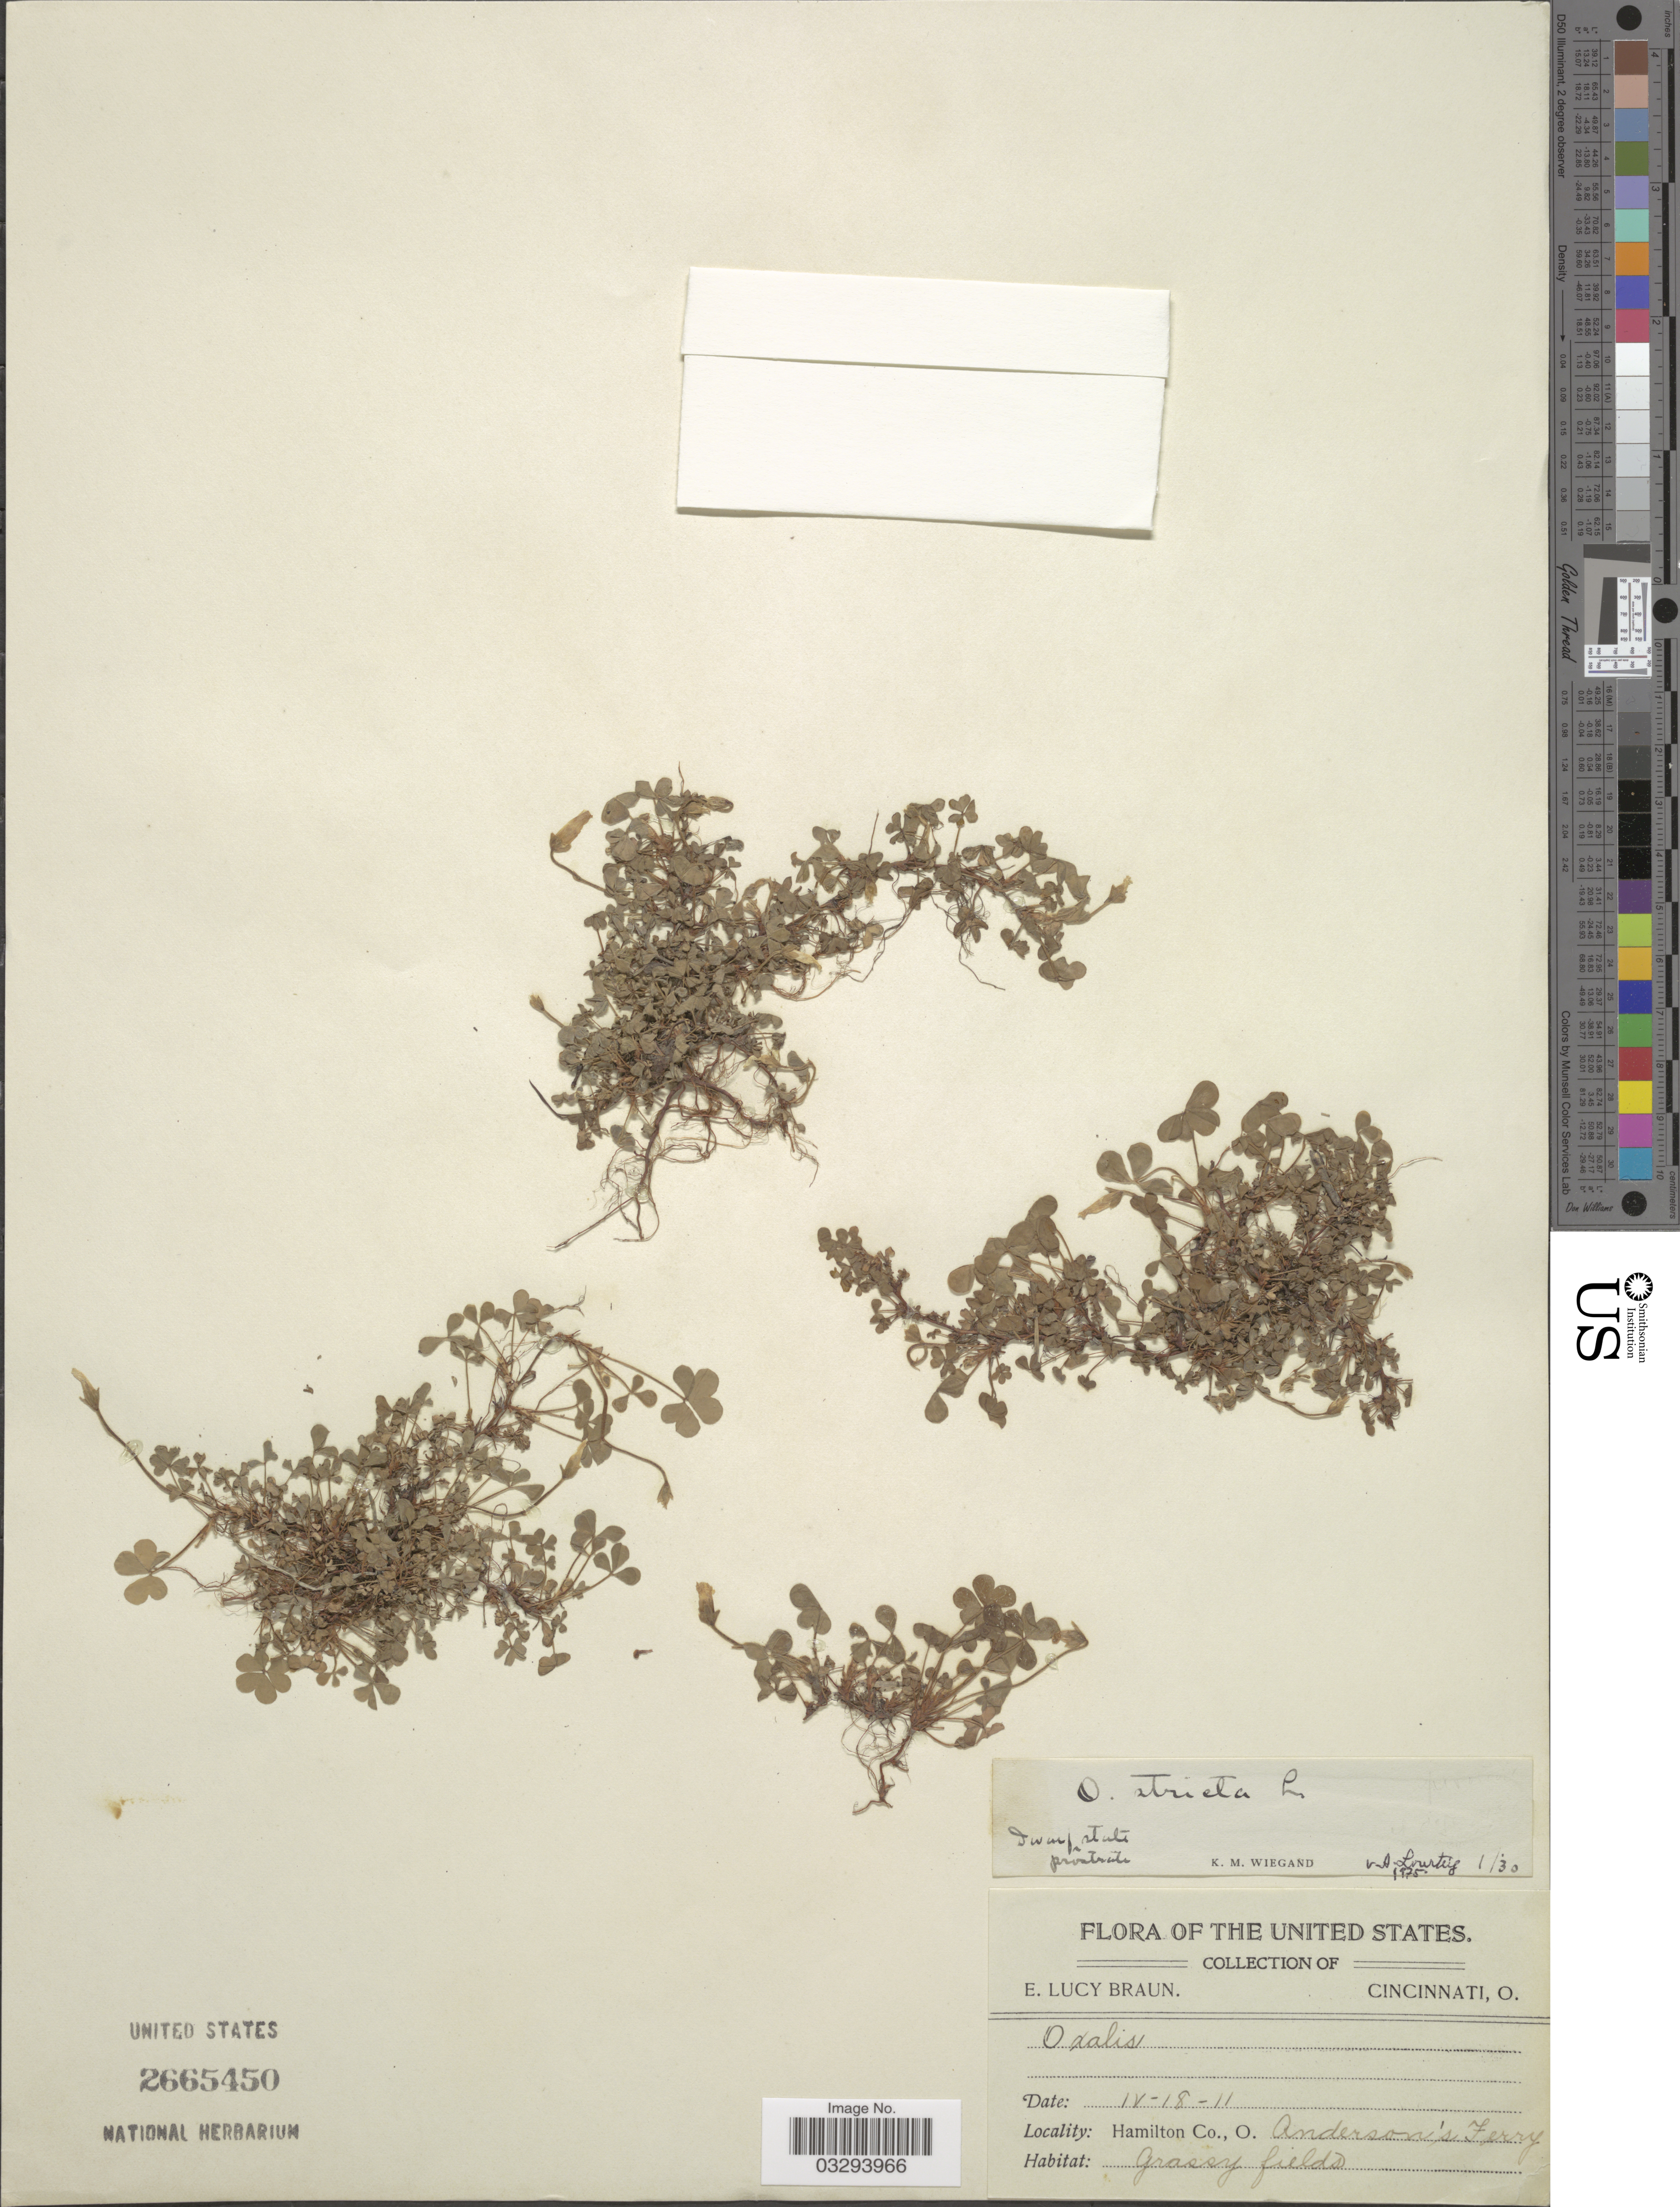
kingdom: Plantae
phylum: Tracheophyta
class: Magnoliopsida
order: Oxalidales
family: Oxalidaceae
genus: Oxalis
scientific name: Oxalis stricta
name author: L.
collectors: E. L. Braun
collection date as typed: Transcribed d/m/y: 18/4/11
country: United States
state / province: Ohio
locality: Hamilton Co., Anderson's Ferry.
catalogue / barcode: US 2665450